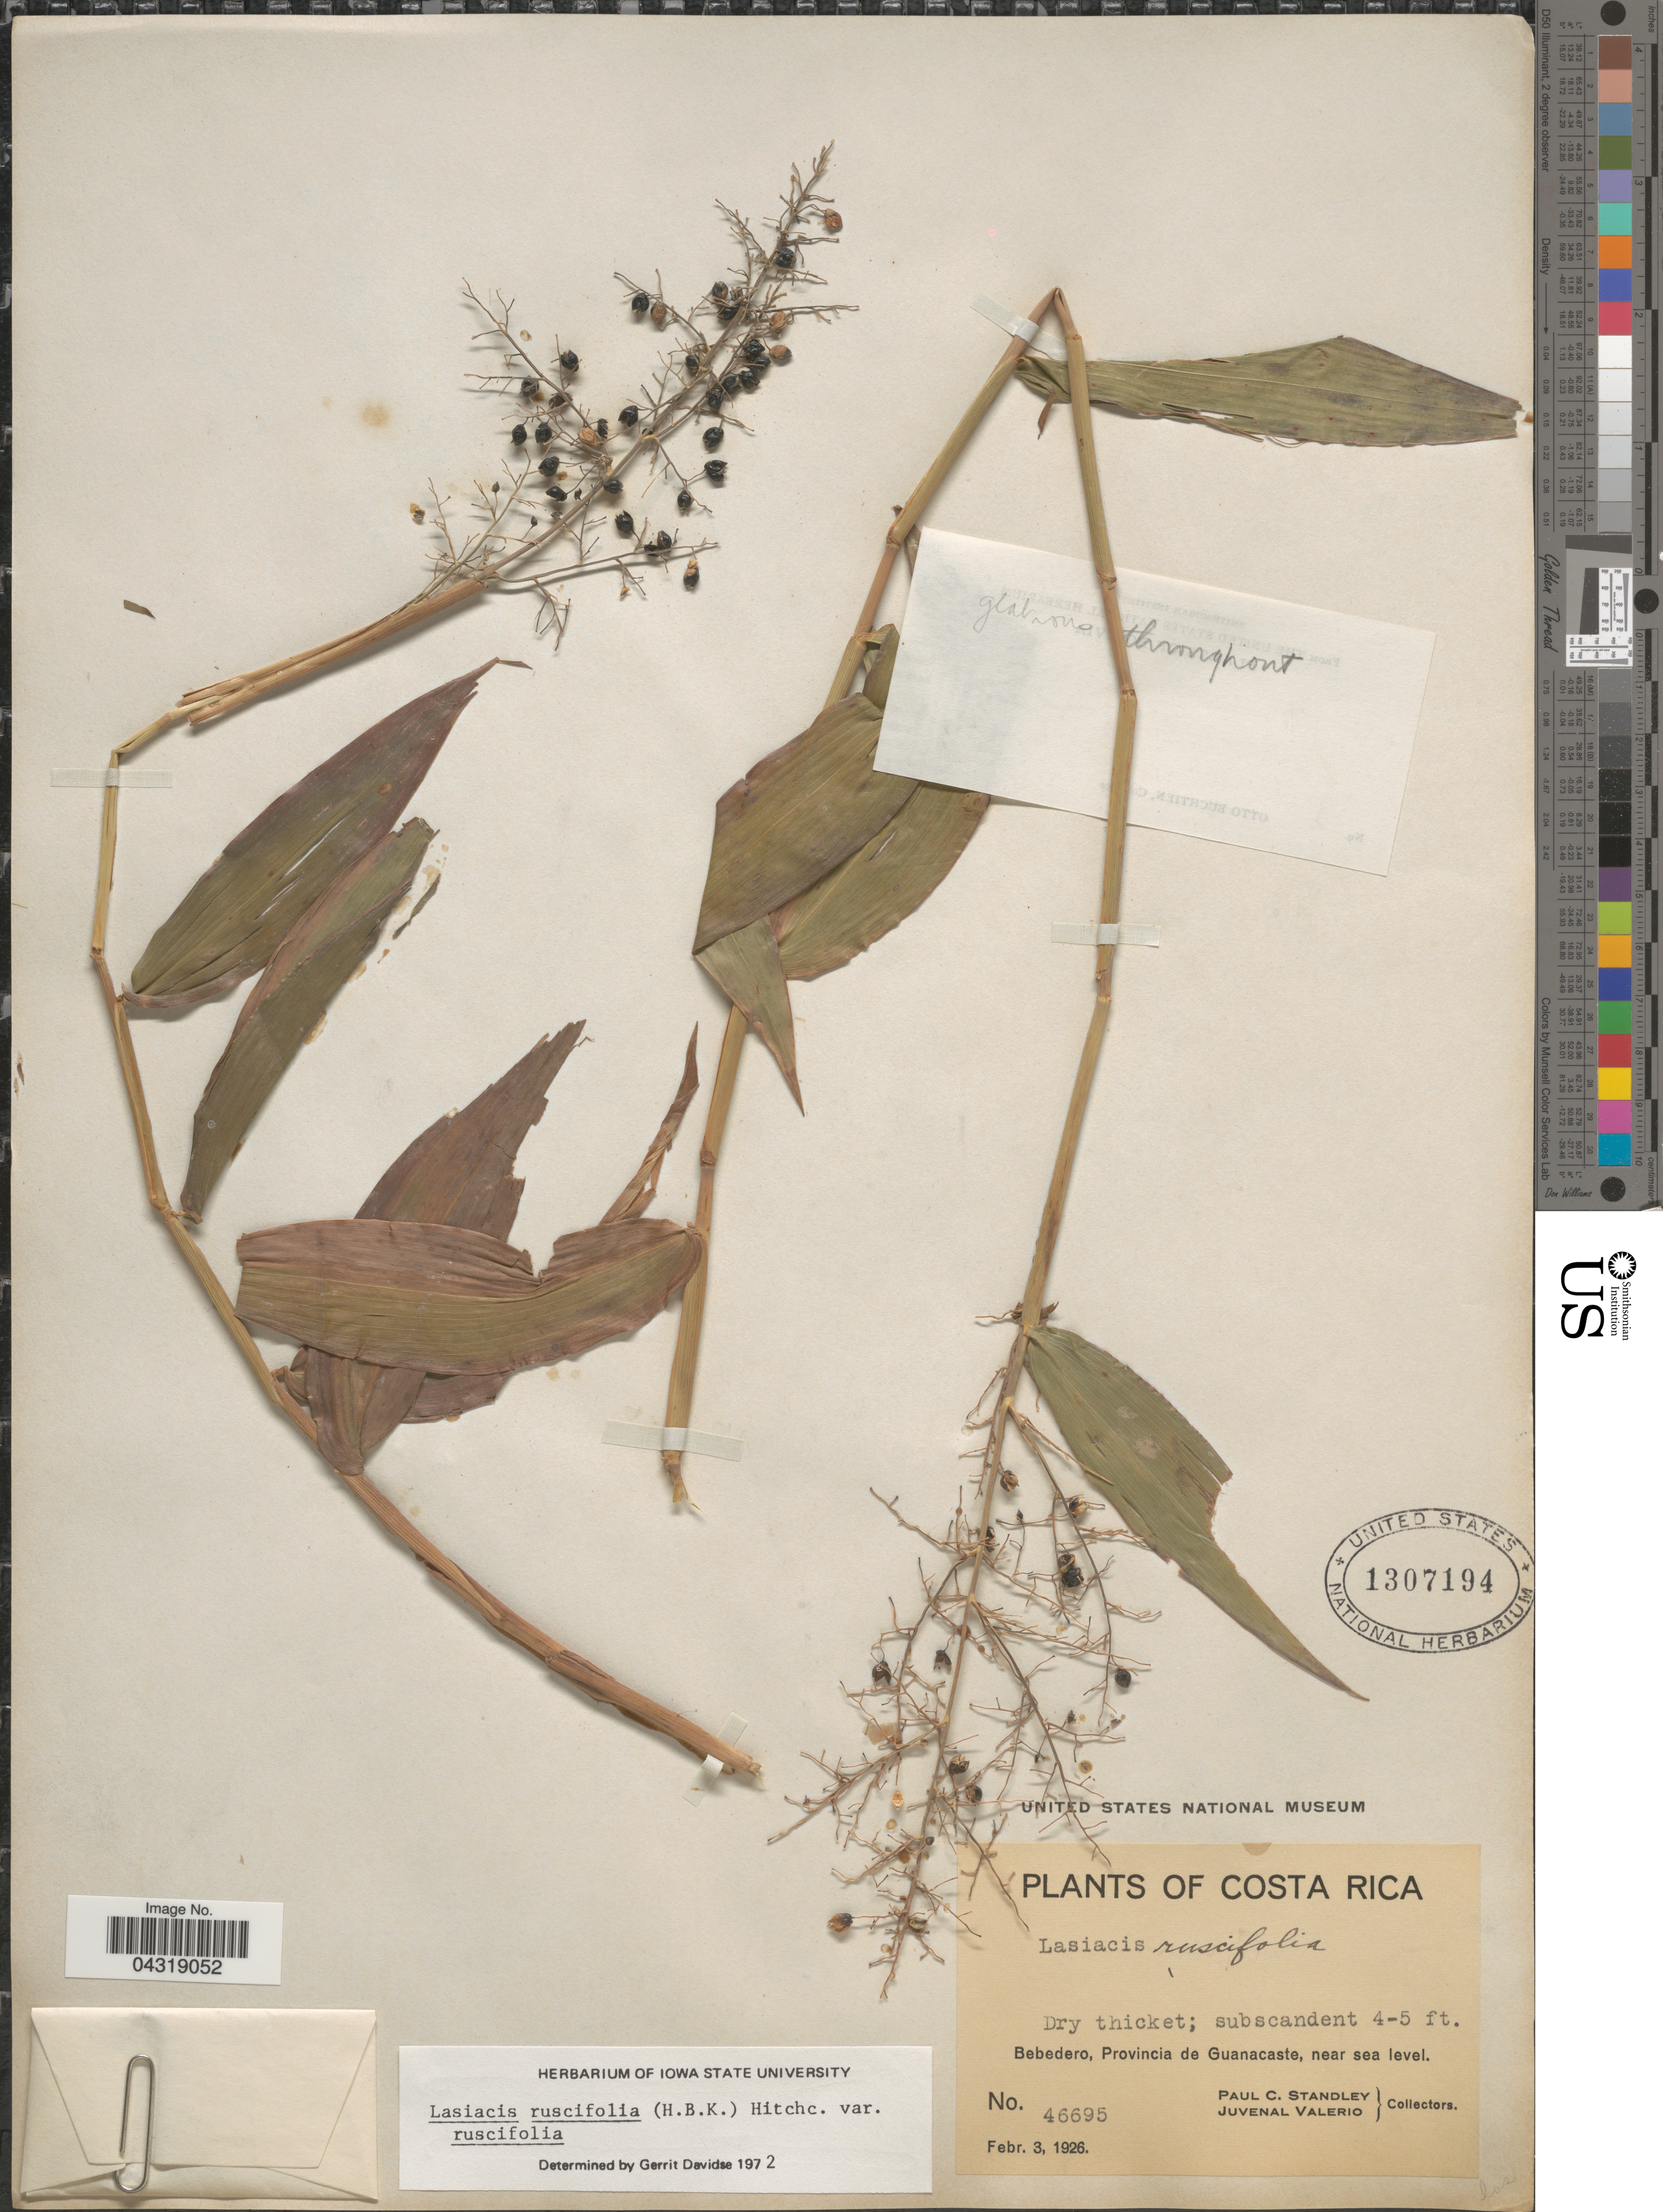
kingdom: Plantae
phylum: Tracheophyta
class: Liliopsida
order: Poales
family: Poaceae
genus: Lasiacis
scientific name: Lasiacis ruscifolia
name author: (Kunth) Hitchc.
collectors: P. C. Standley & J. Valerio R.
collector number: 46695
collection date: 1926-02-03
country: Costa Rica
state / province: Guanacaste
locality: Bebedero.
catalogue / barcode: US 1307194